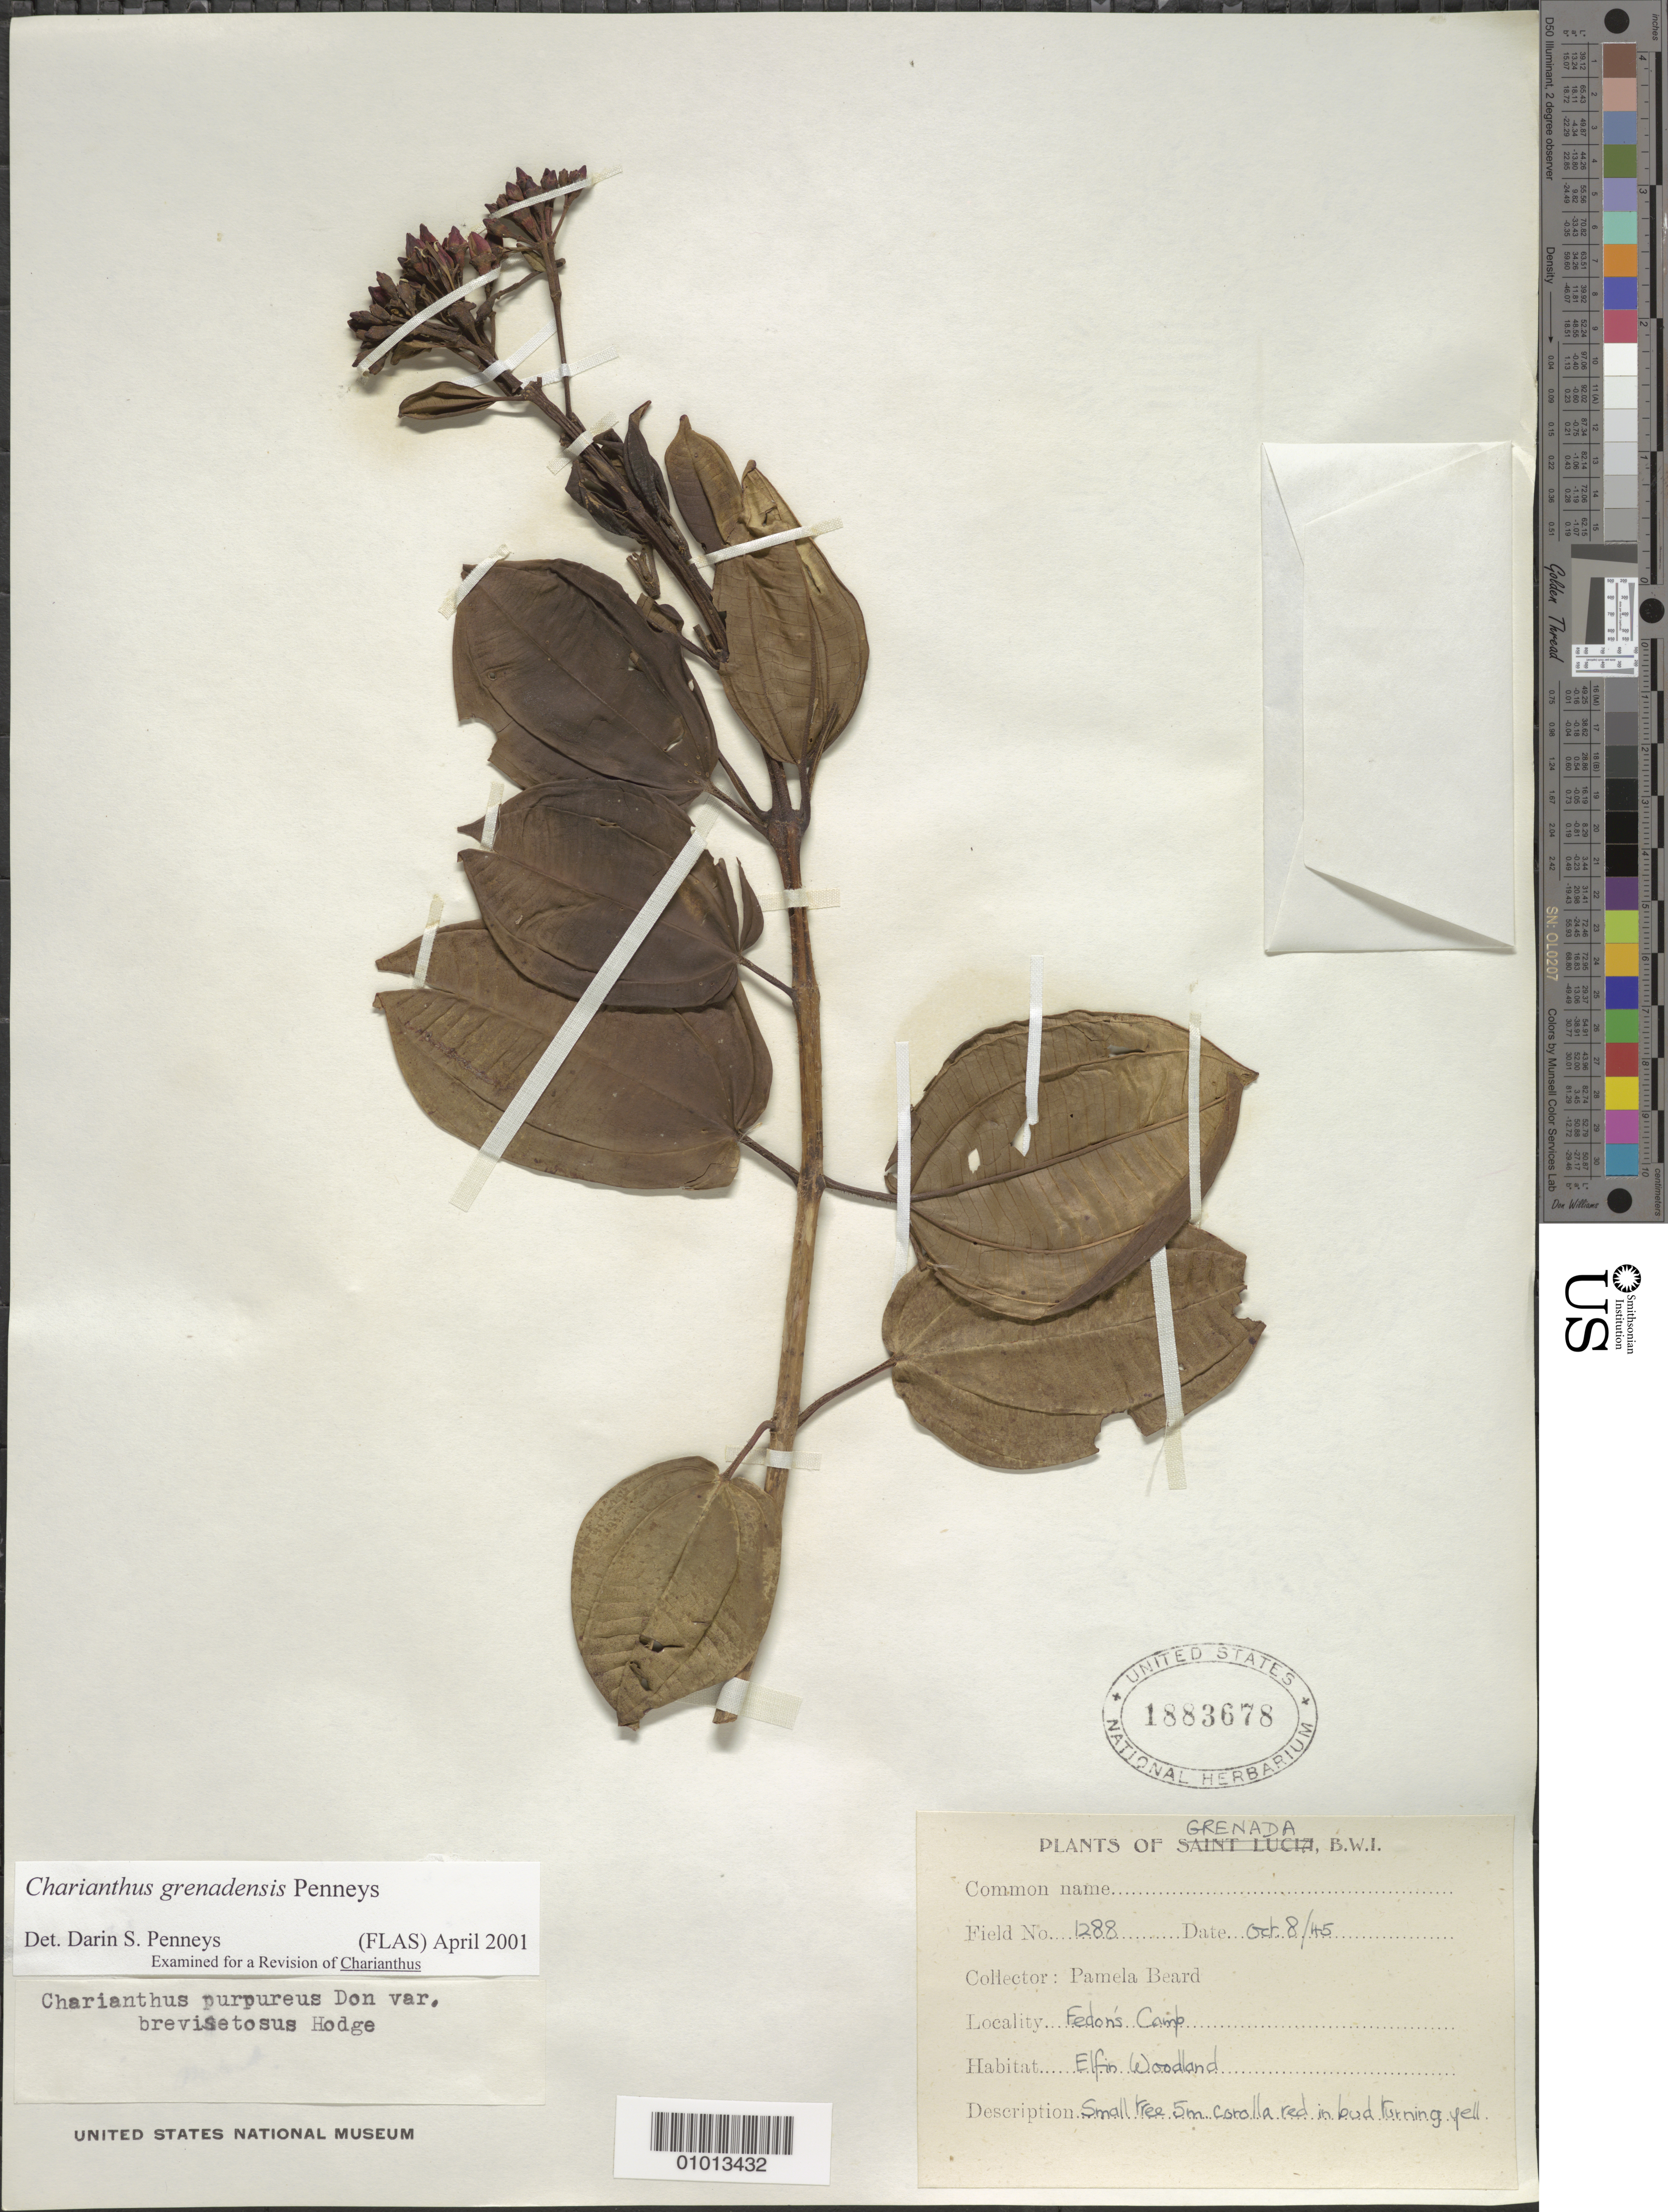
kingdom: Plantae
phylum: Tracheophyta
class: Magnoliopsida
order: Myrtales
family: Melastomataceae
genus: Charianthus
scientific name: Charianthus grenadensis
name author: Penneys & Judd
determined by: Penneys, D. S.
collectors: P. Beard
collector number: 1288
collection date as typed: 08 Oct 1945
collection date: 1945-10-08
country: Grenada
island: Grenada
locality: Fedon's Camp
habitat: Elfin woodland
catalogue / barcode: US 1883678